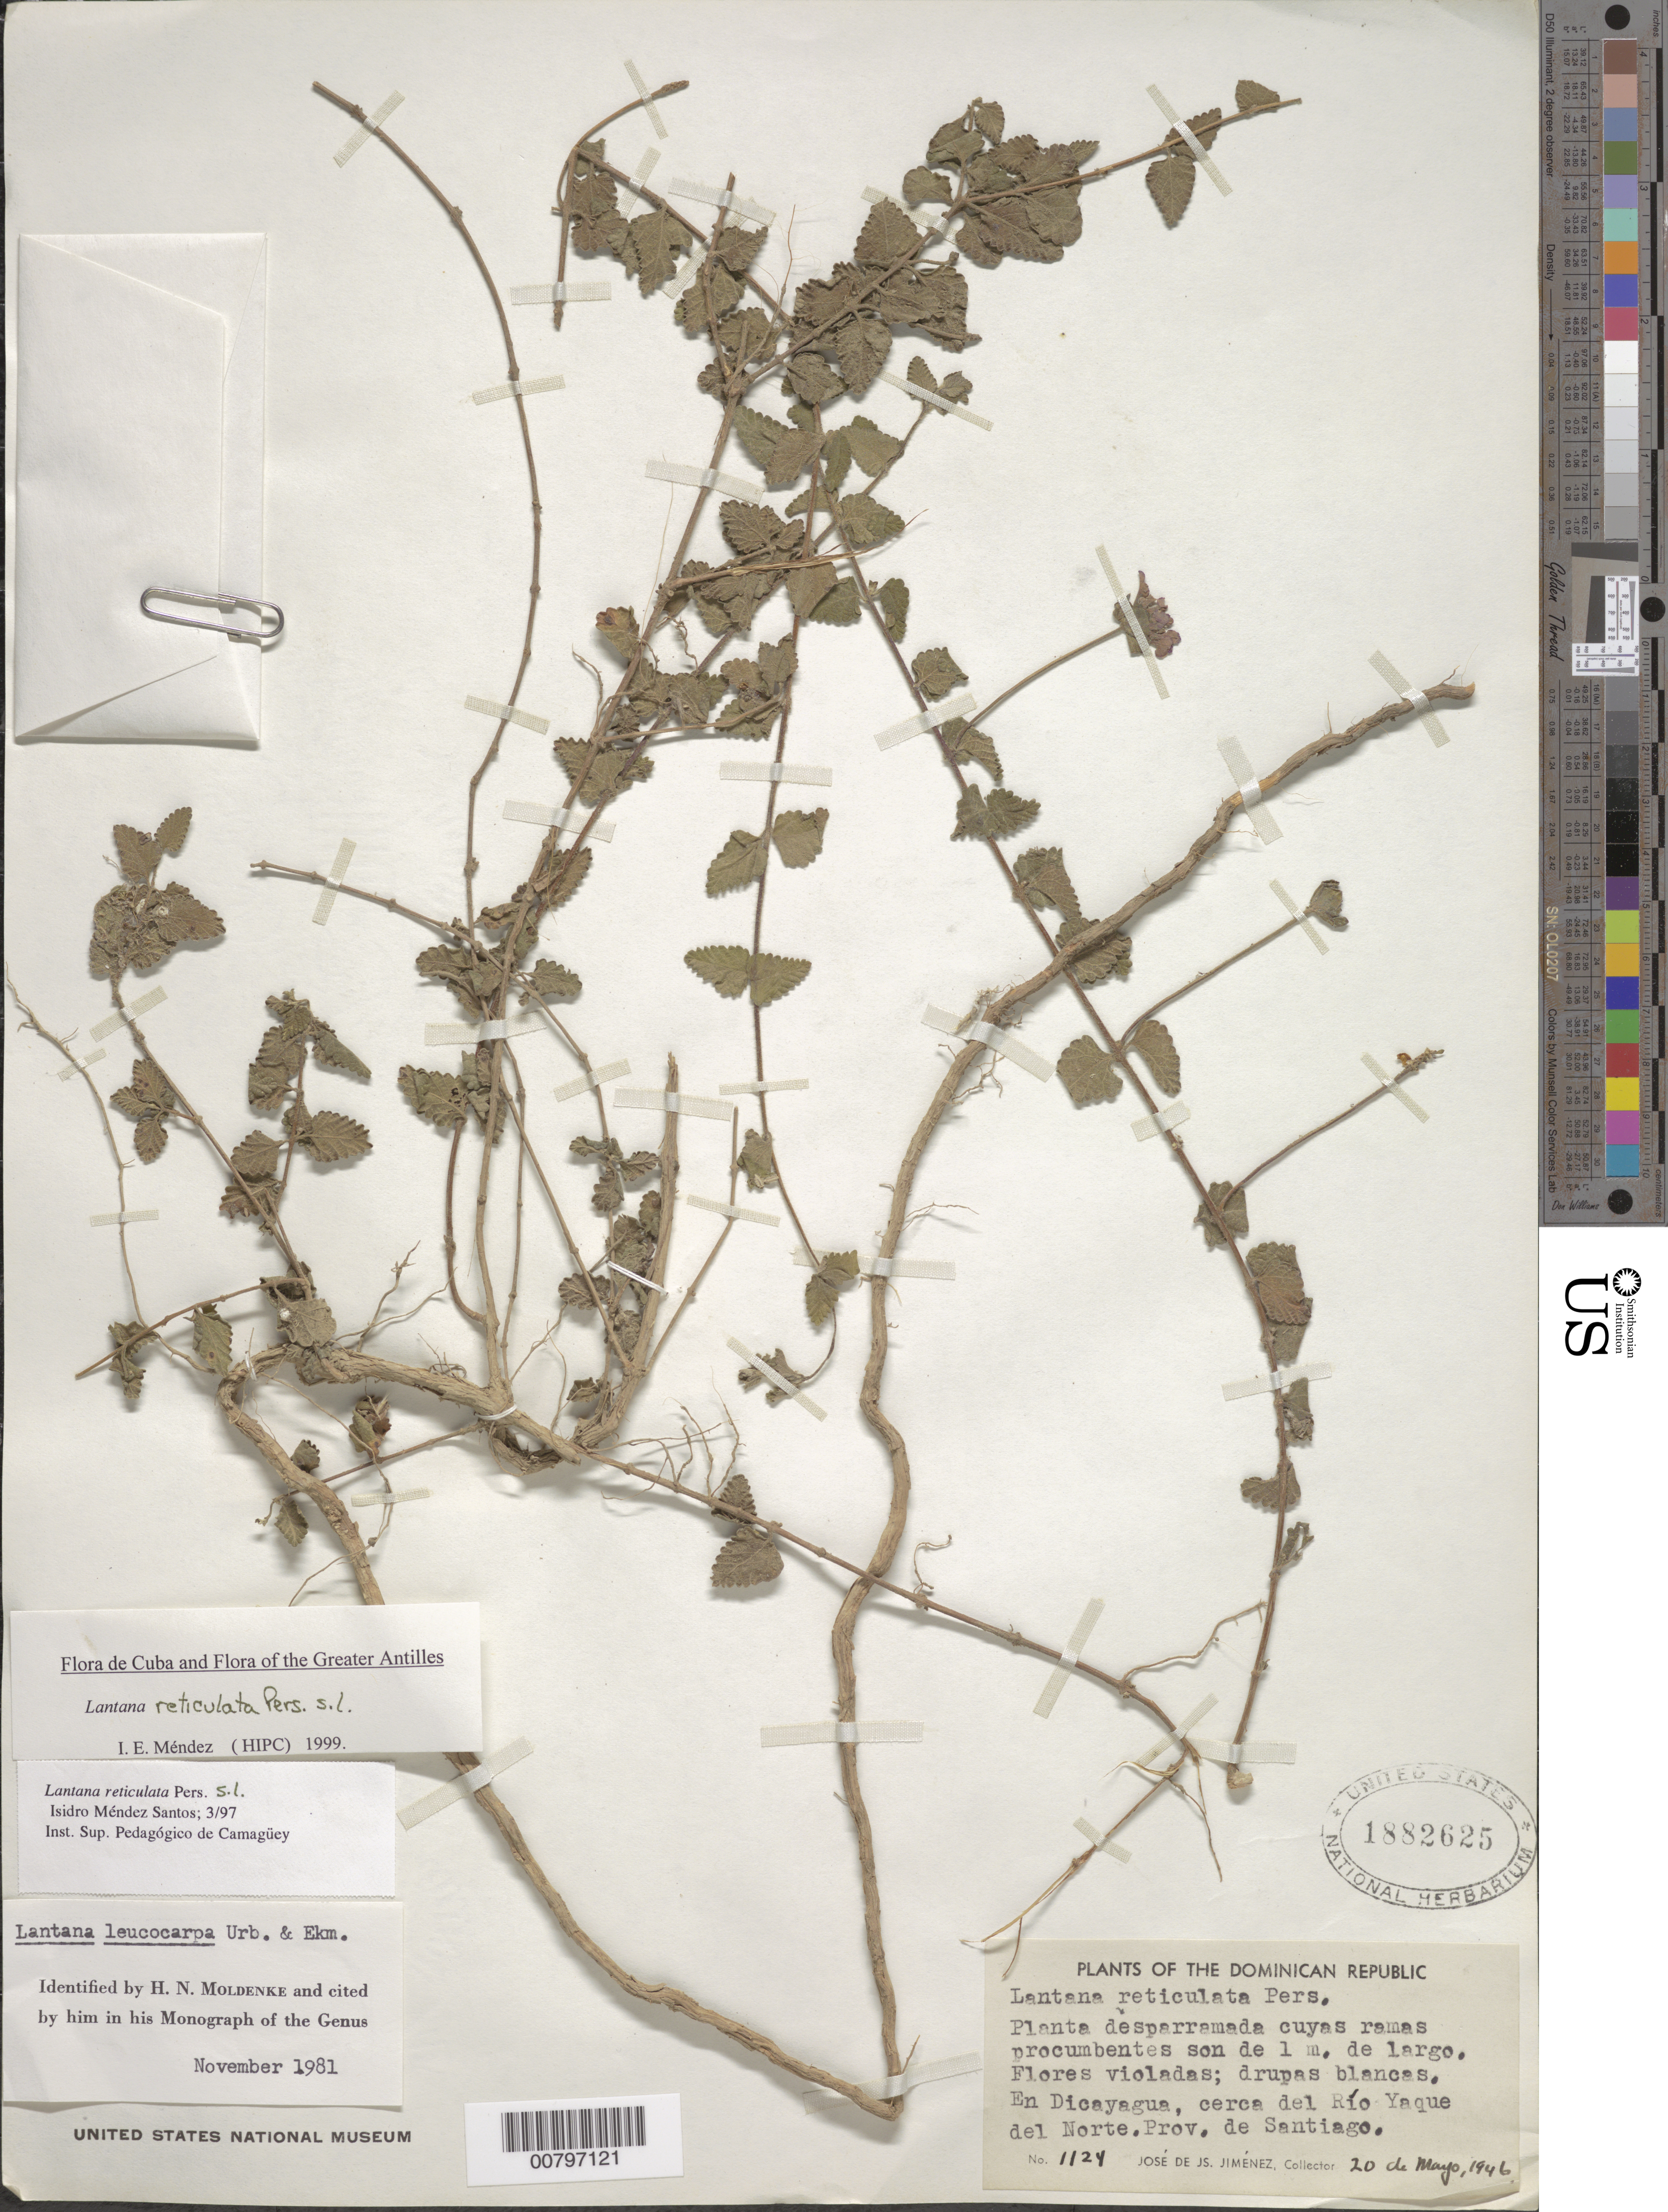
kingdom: Plantae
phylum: Tracheophyta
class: Magnoliopsida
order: Lamiales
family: Verbenaceae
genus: Lantana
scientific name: Lantana reticulata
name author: Pers.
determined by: Méndez, Isidro E., (HIPC)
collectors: J. J. Jiménez Almonte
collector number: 1124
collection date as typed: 20 May 1946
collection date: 1946-05-20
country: Dominican Republic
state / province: Santiago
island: Hispaniola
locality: Dicayagua, near River Yaque del Norte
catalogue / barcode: US 1882625